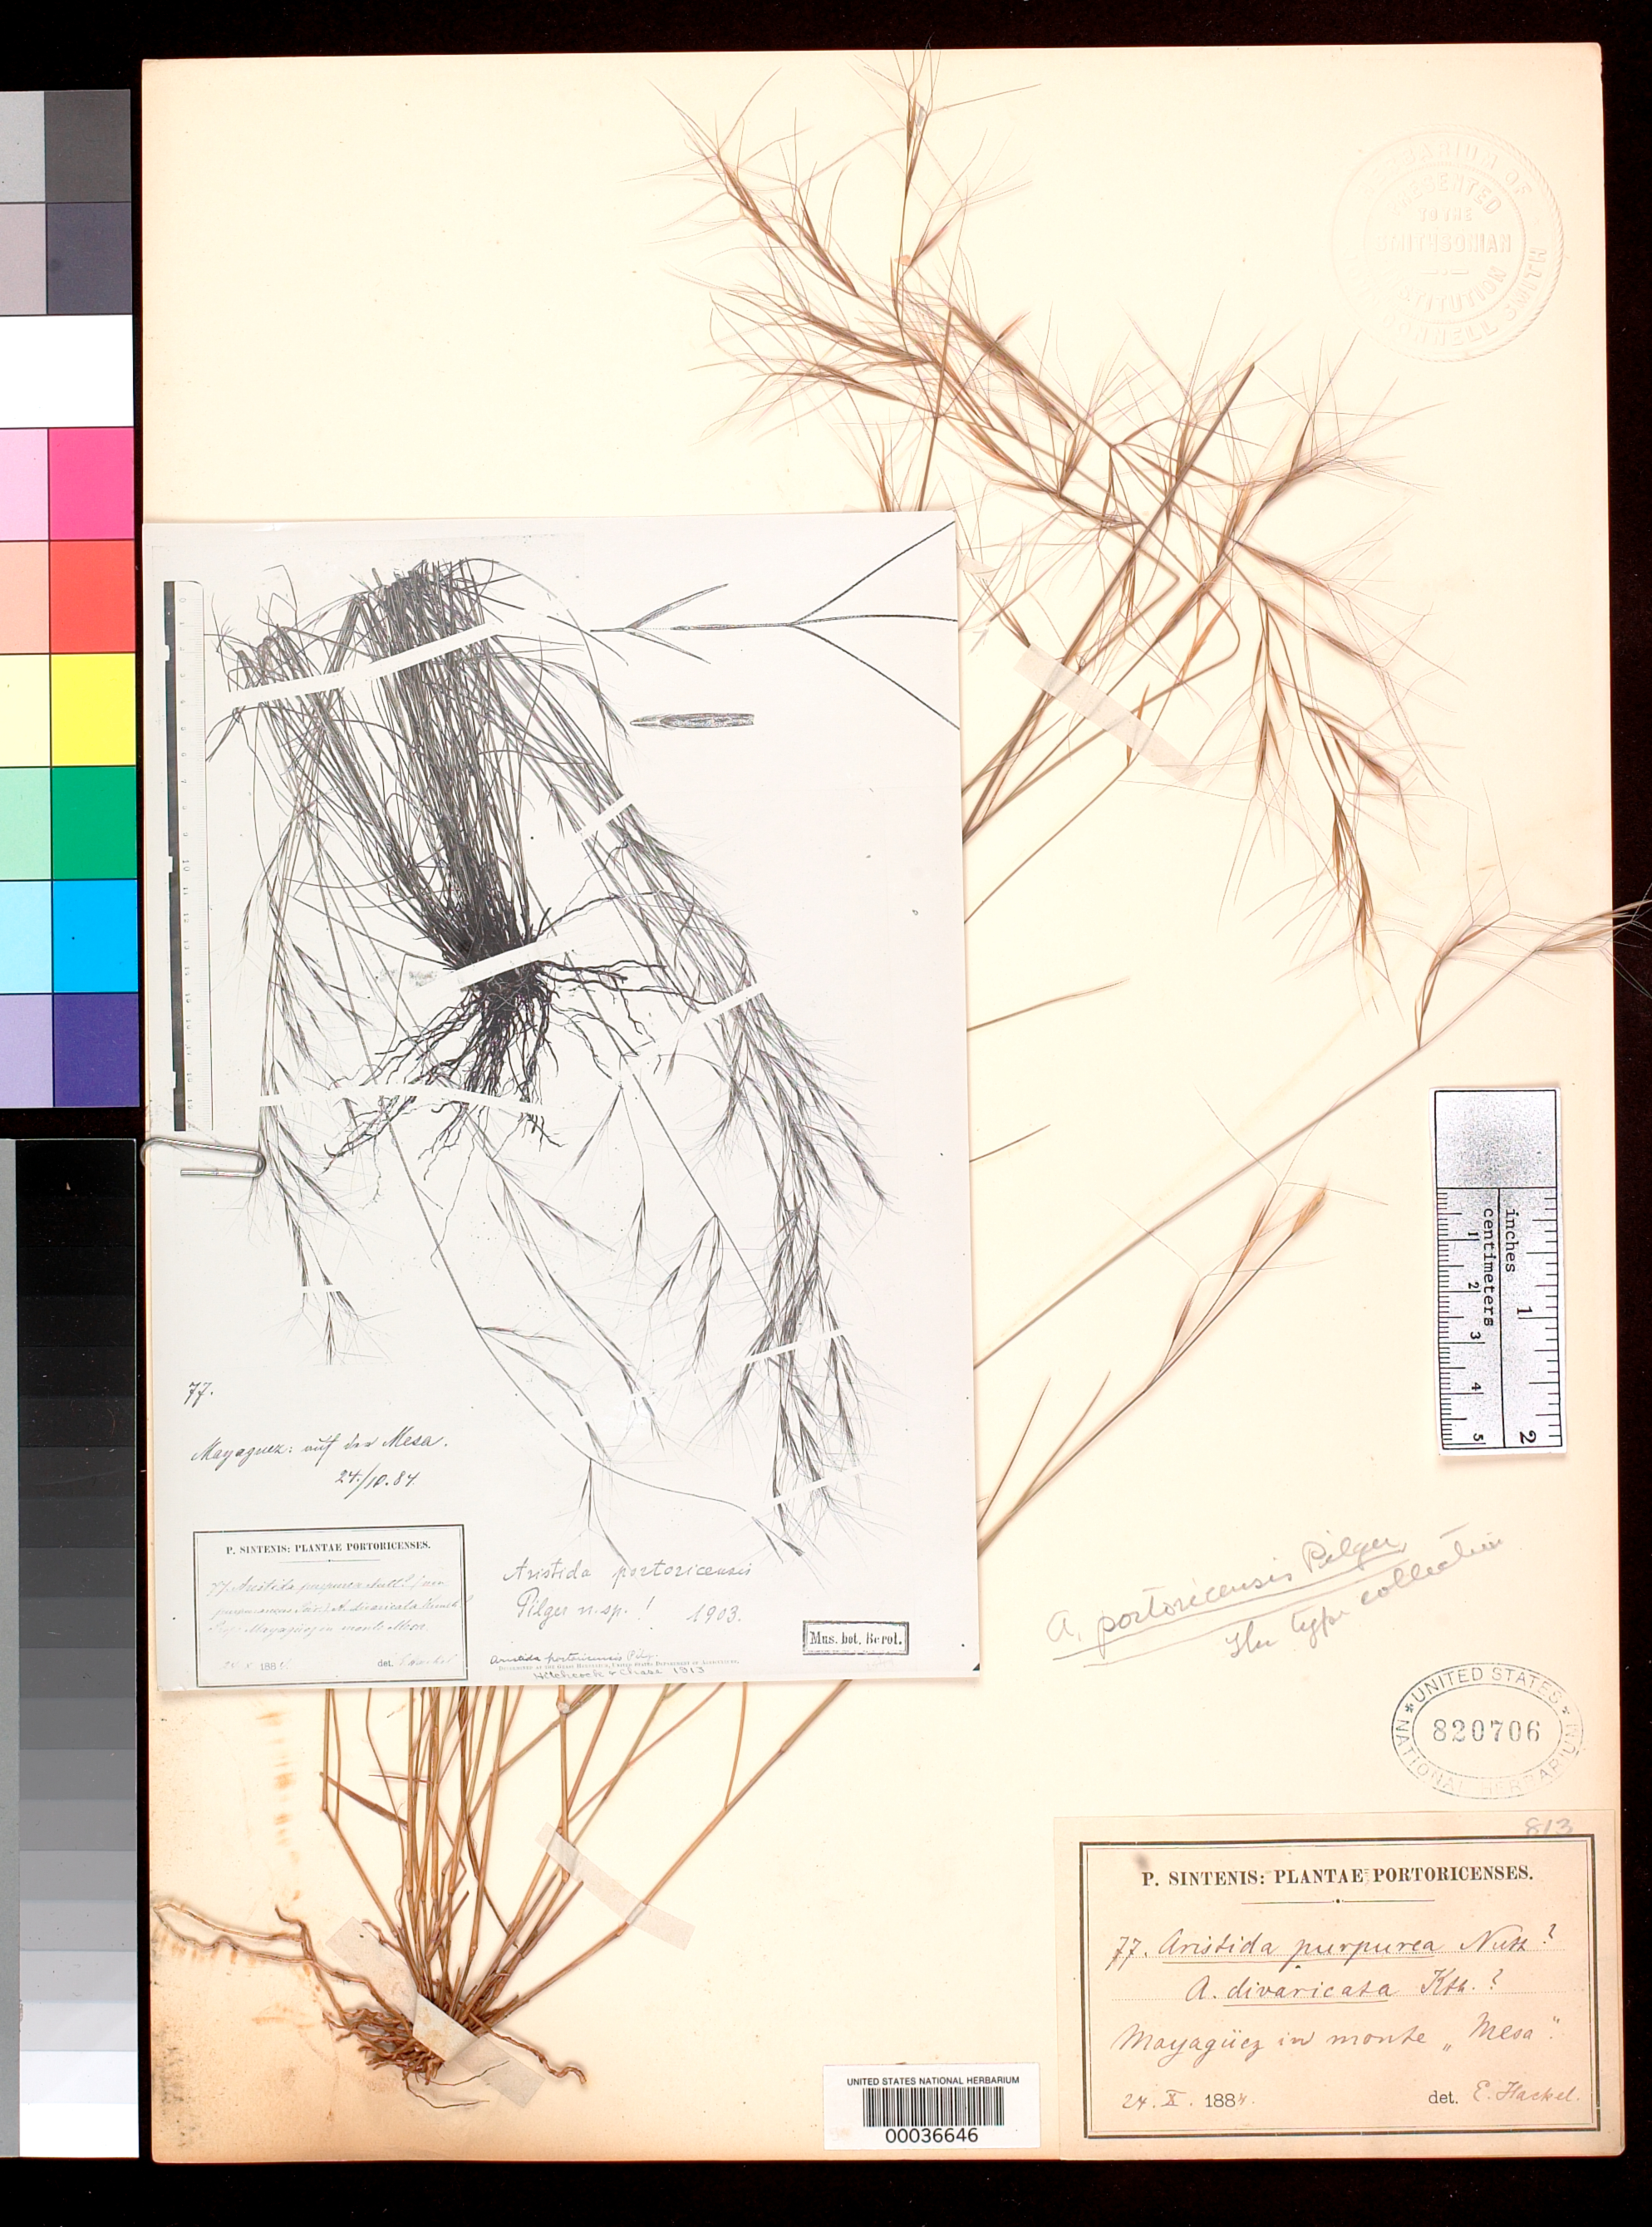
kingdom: Plantae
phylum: Tracheophyta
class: Liliopsida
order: Poales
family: Poaceae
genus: Aristida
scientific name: Aristida portoricensis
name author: Pilg. in Urb.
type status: Isotype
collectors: P. Sintenis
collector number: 77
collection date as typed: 24 Oct 1884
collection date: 1884-10-24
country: Puerto Rico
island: Greater Antilles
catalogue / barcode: US 820706